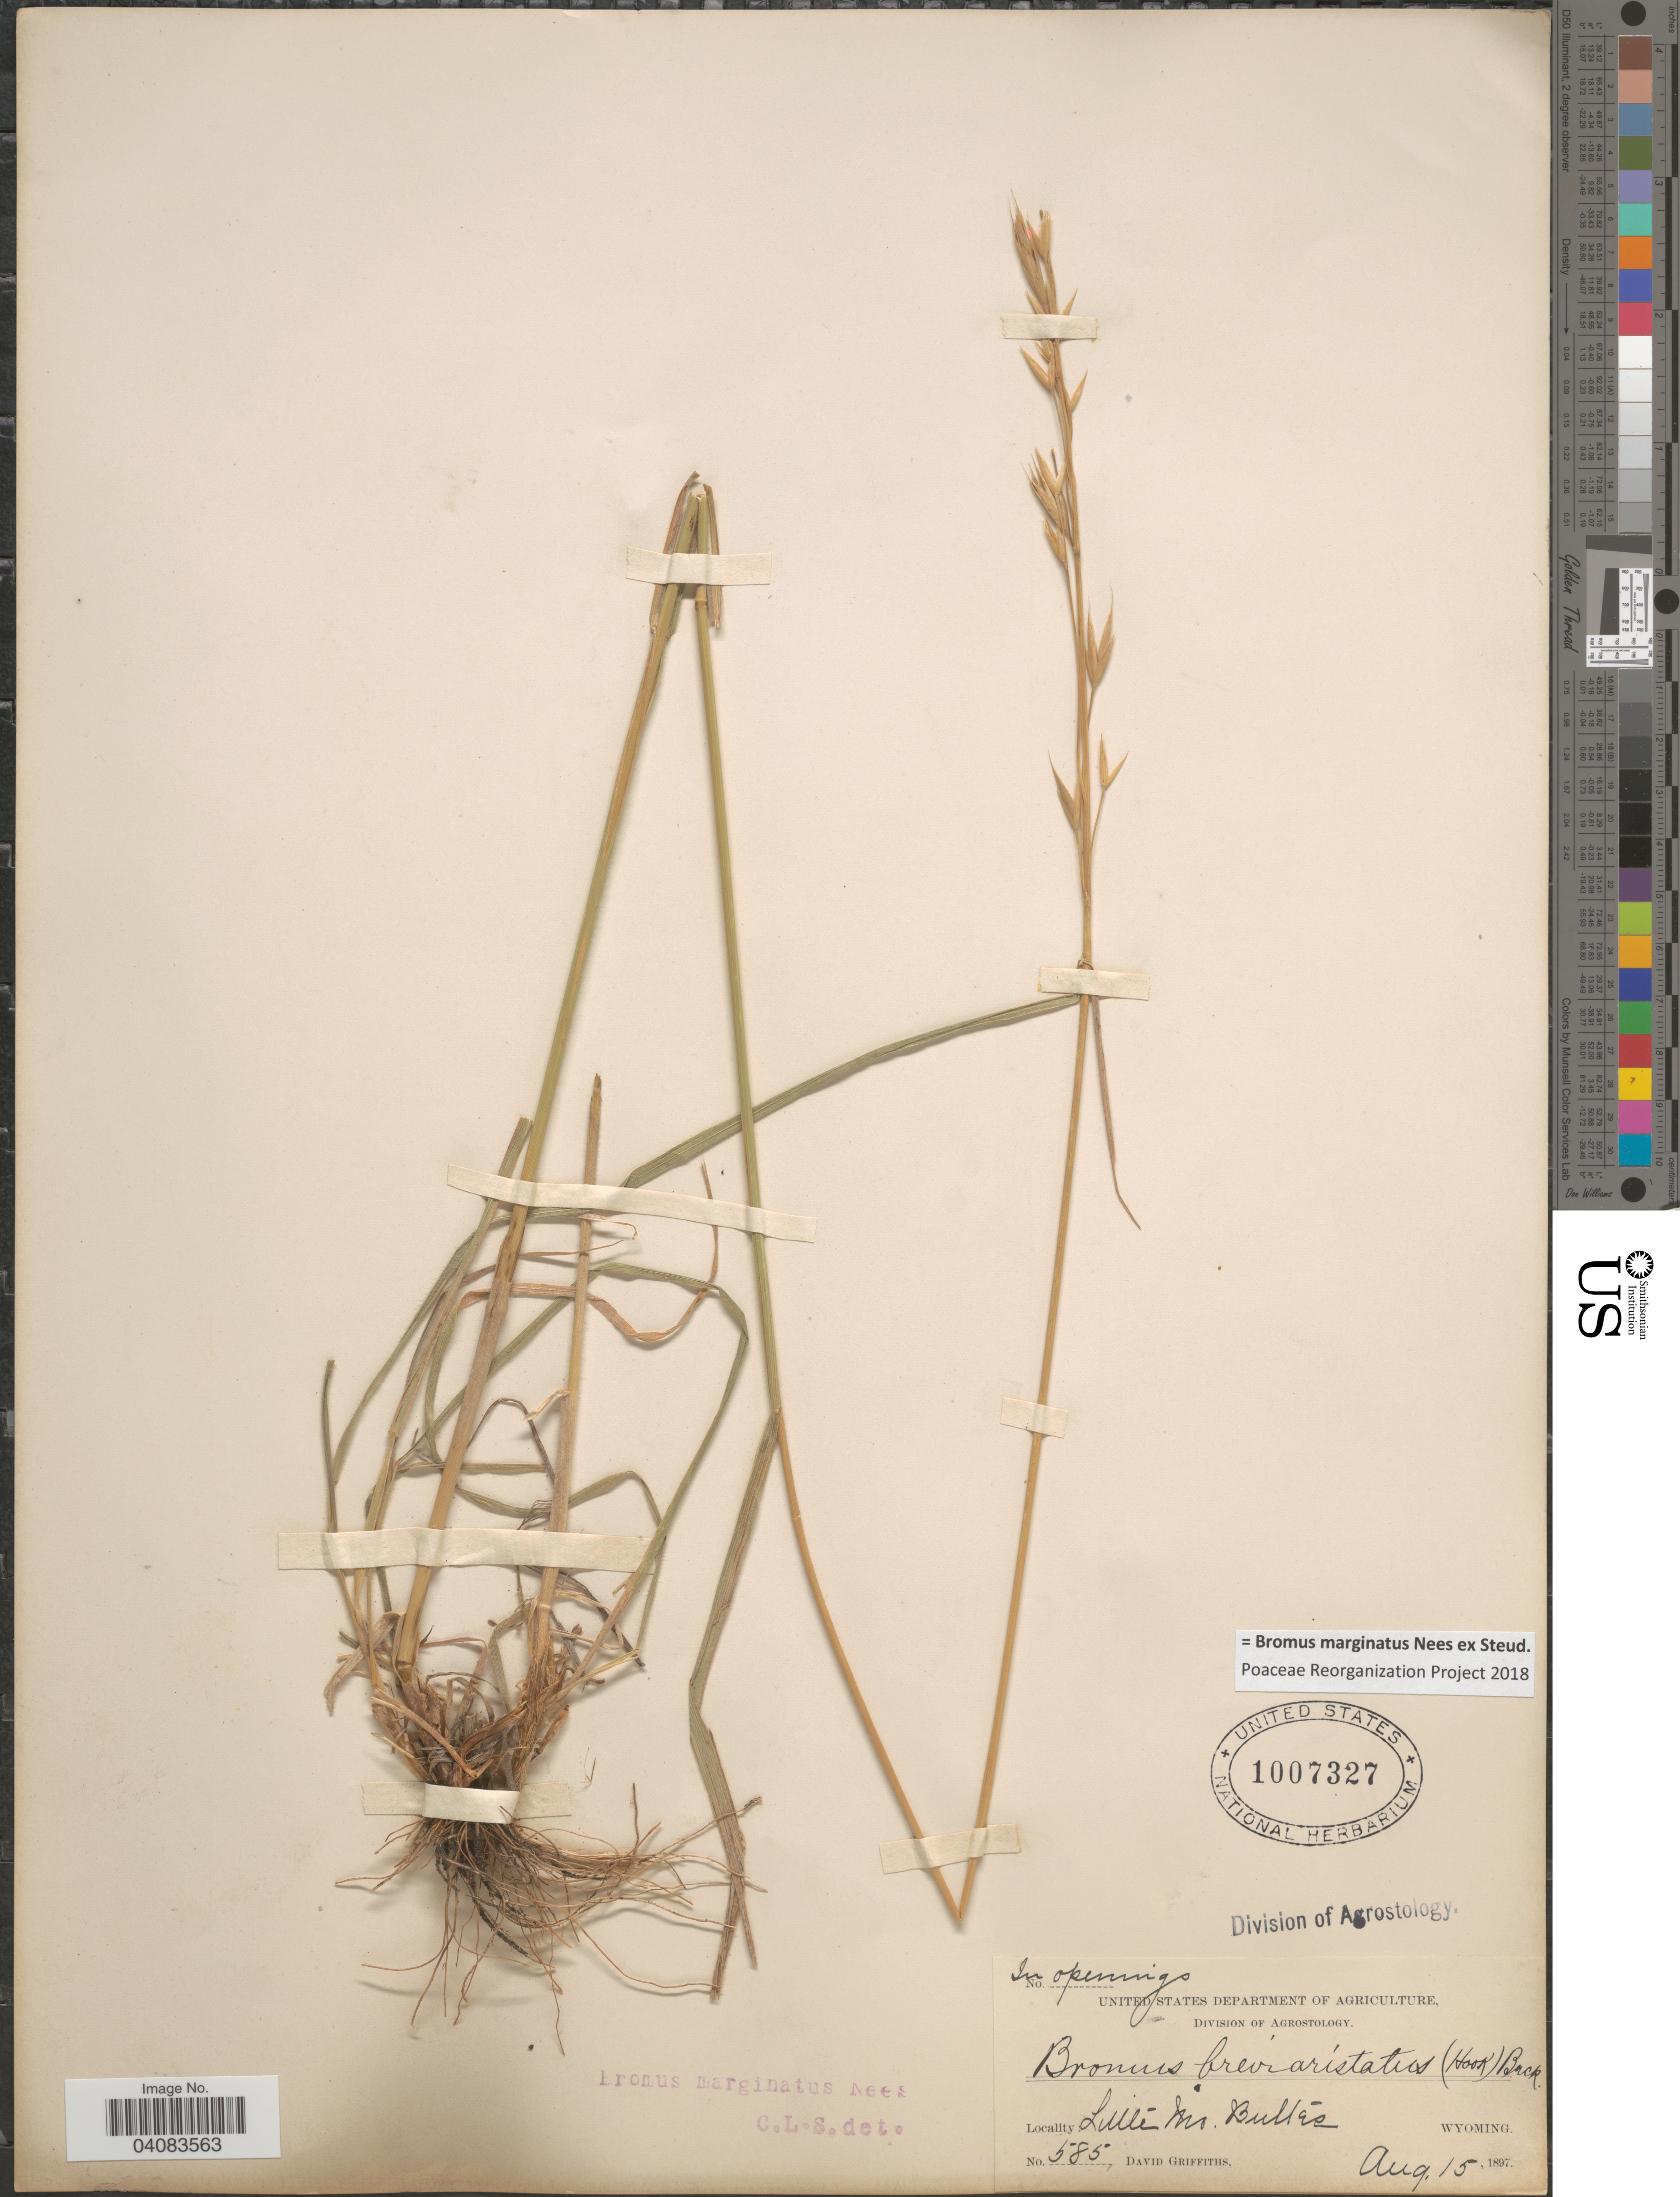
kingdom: Plantae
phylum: Tracheophyta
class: Liliopsida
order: Poales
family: Poaceae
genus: Bromus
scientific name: Bromus marginatus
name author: Nees ex Steud.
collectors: D. Griffiths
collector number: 585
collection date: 1897-08-15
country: United States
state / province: Wyoming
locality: Little Mo. Buttes.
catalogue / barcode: US 1007327